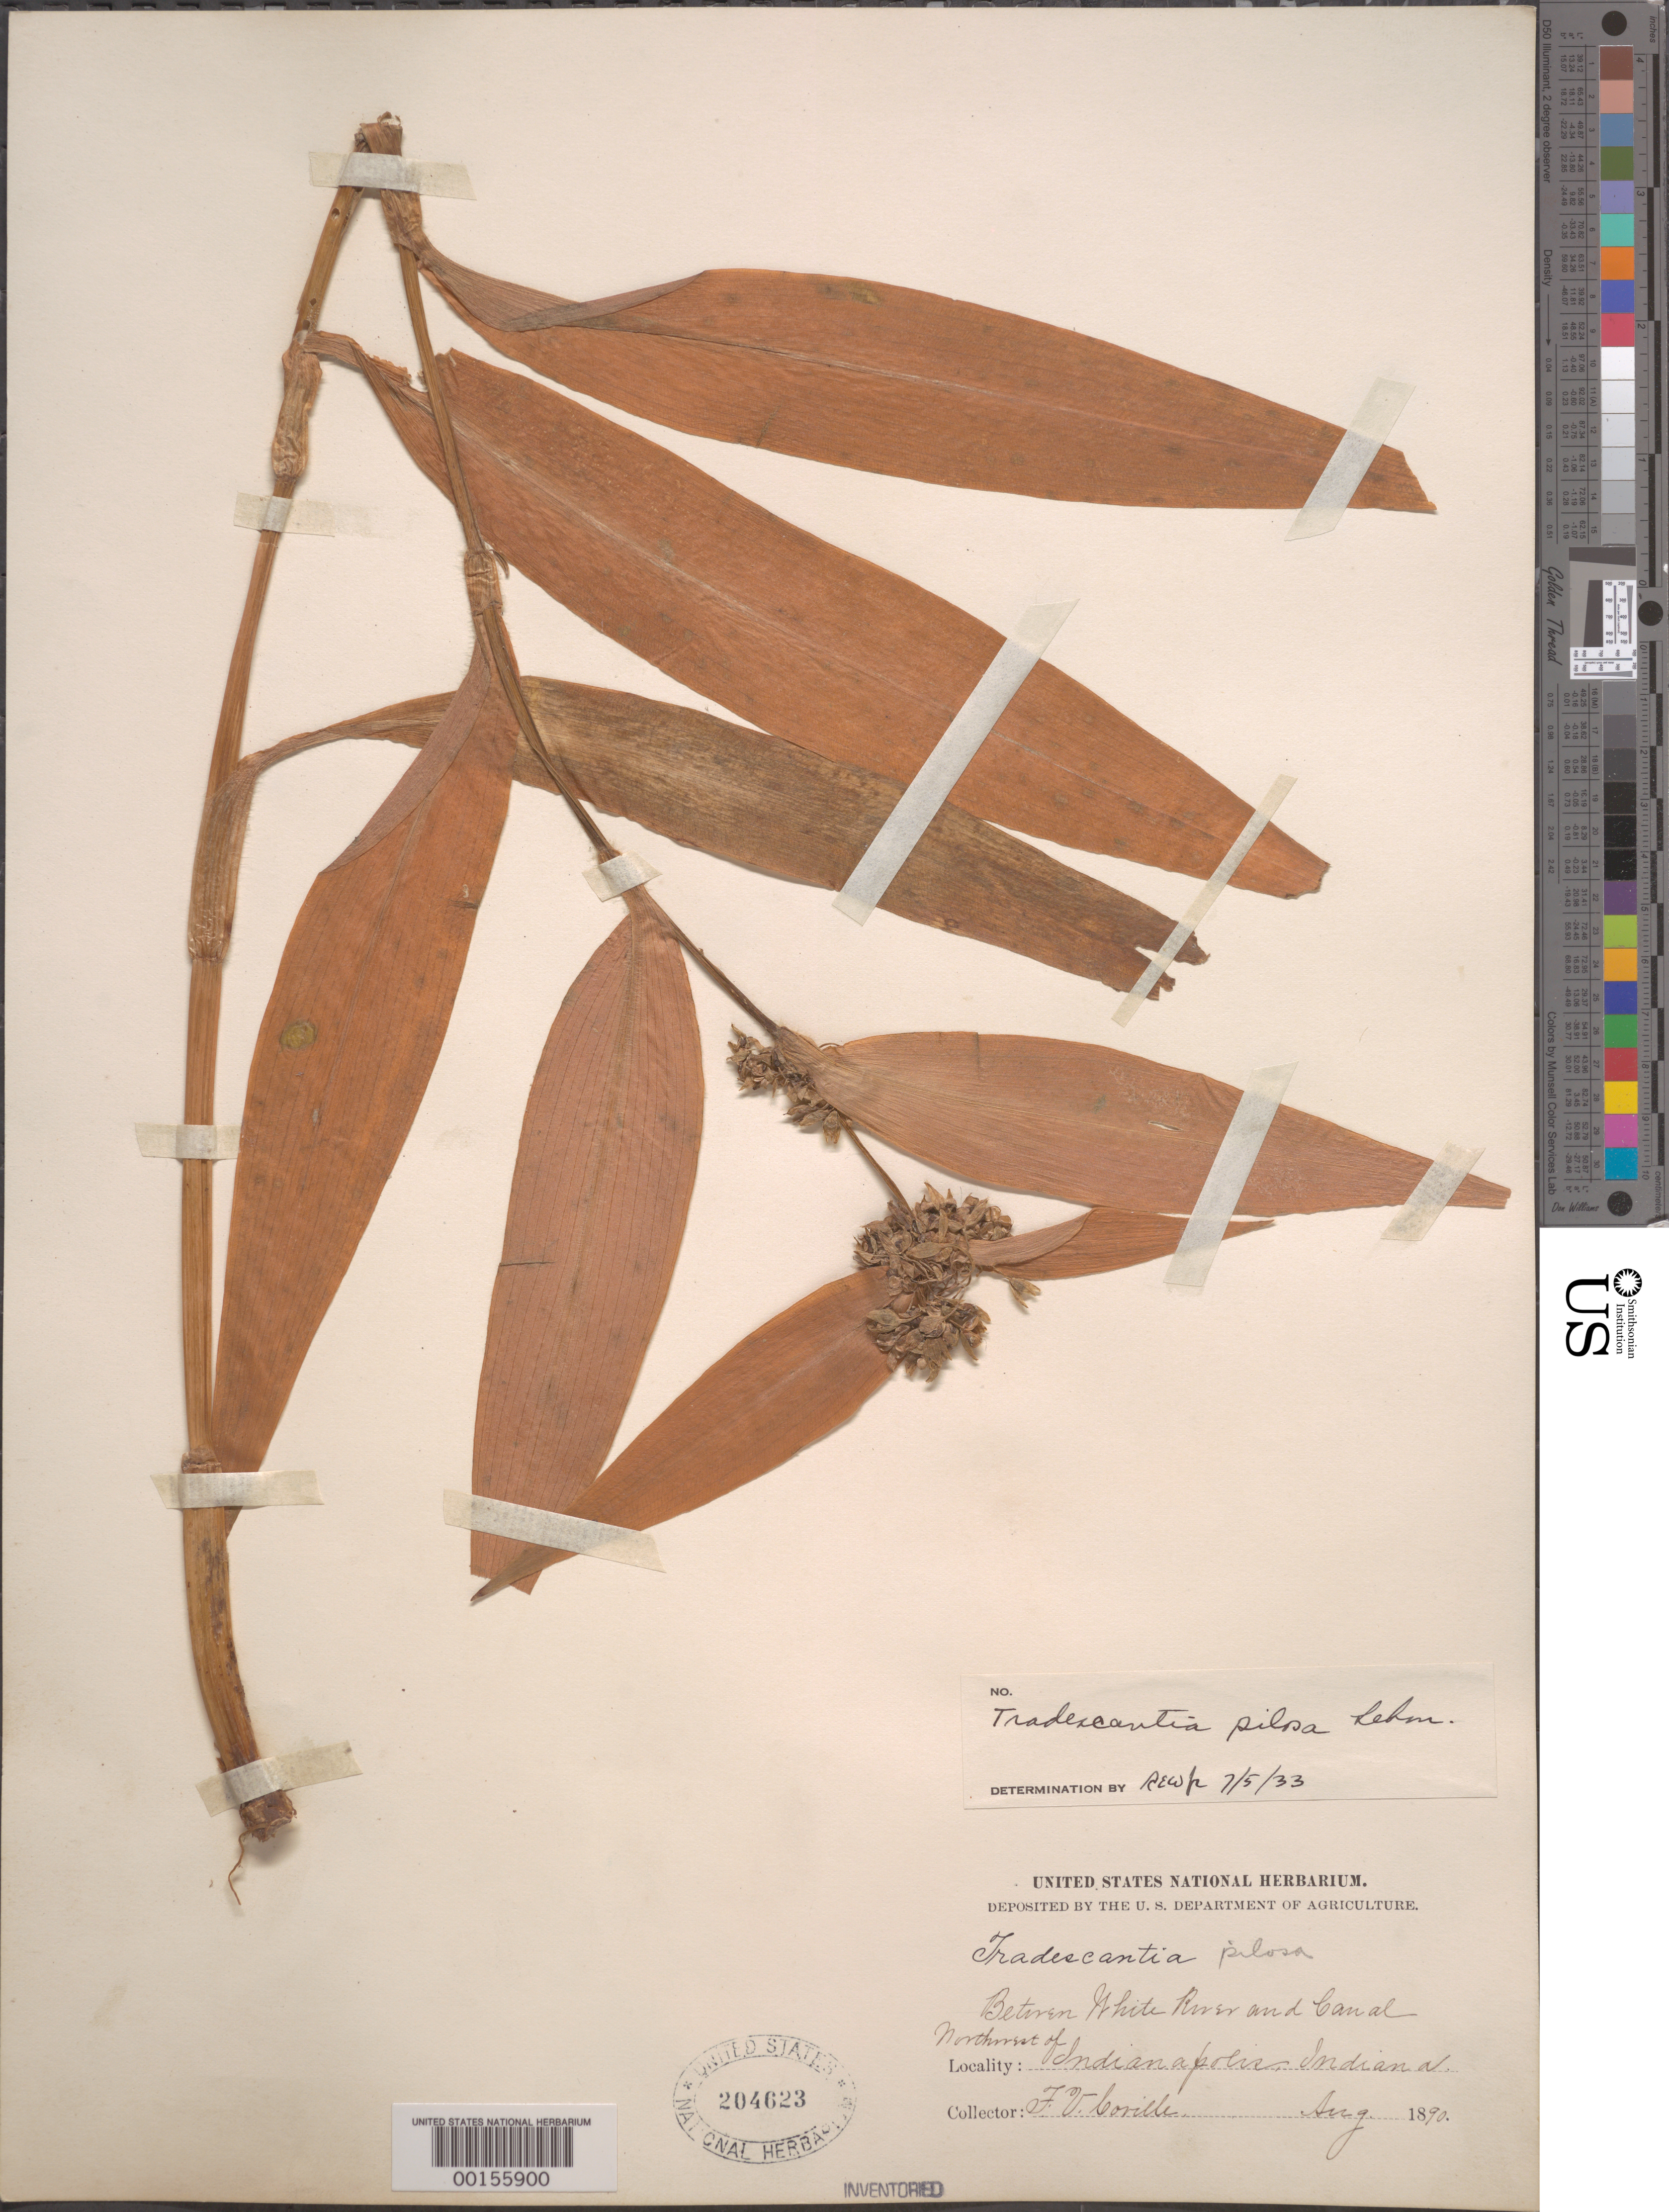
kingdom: Plantae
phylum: Tracheophyta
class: Liliopsida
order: Commelinales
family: Commelinaceae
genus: Tradescantia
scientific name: Tradescantia subaspera var. subaspera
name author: Ker Gawl.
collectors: F. V. Coville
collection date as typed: Aug 1890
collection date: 1890-08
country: United States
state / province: Indiana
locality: Nw of indianapolis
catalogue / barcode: US 204623